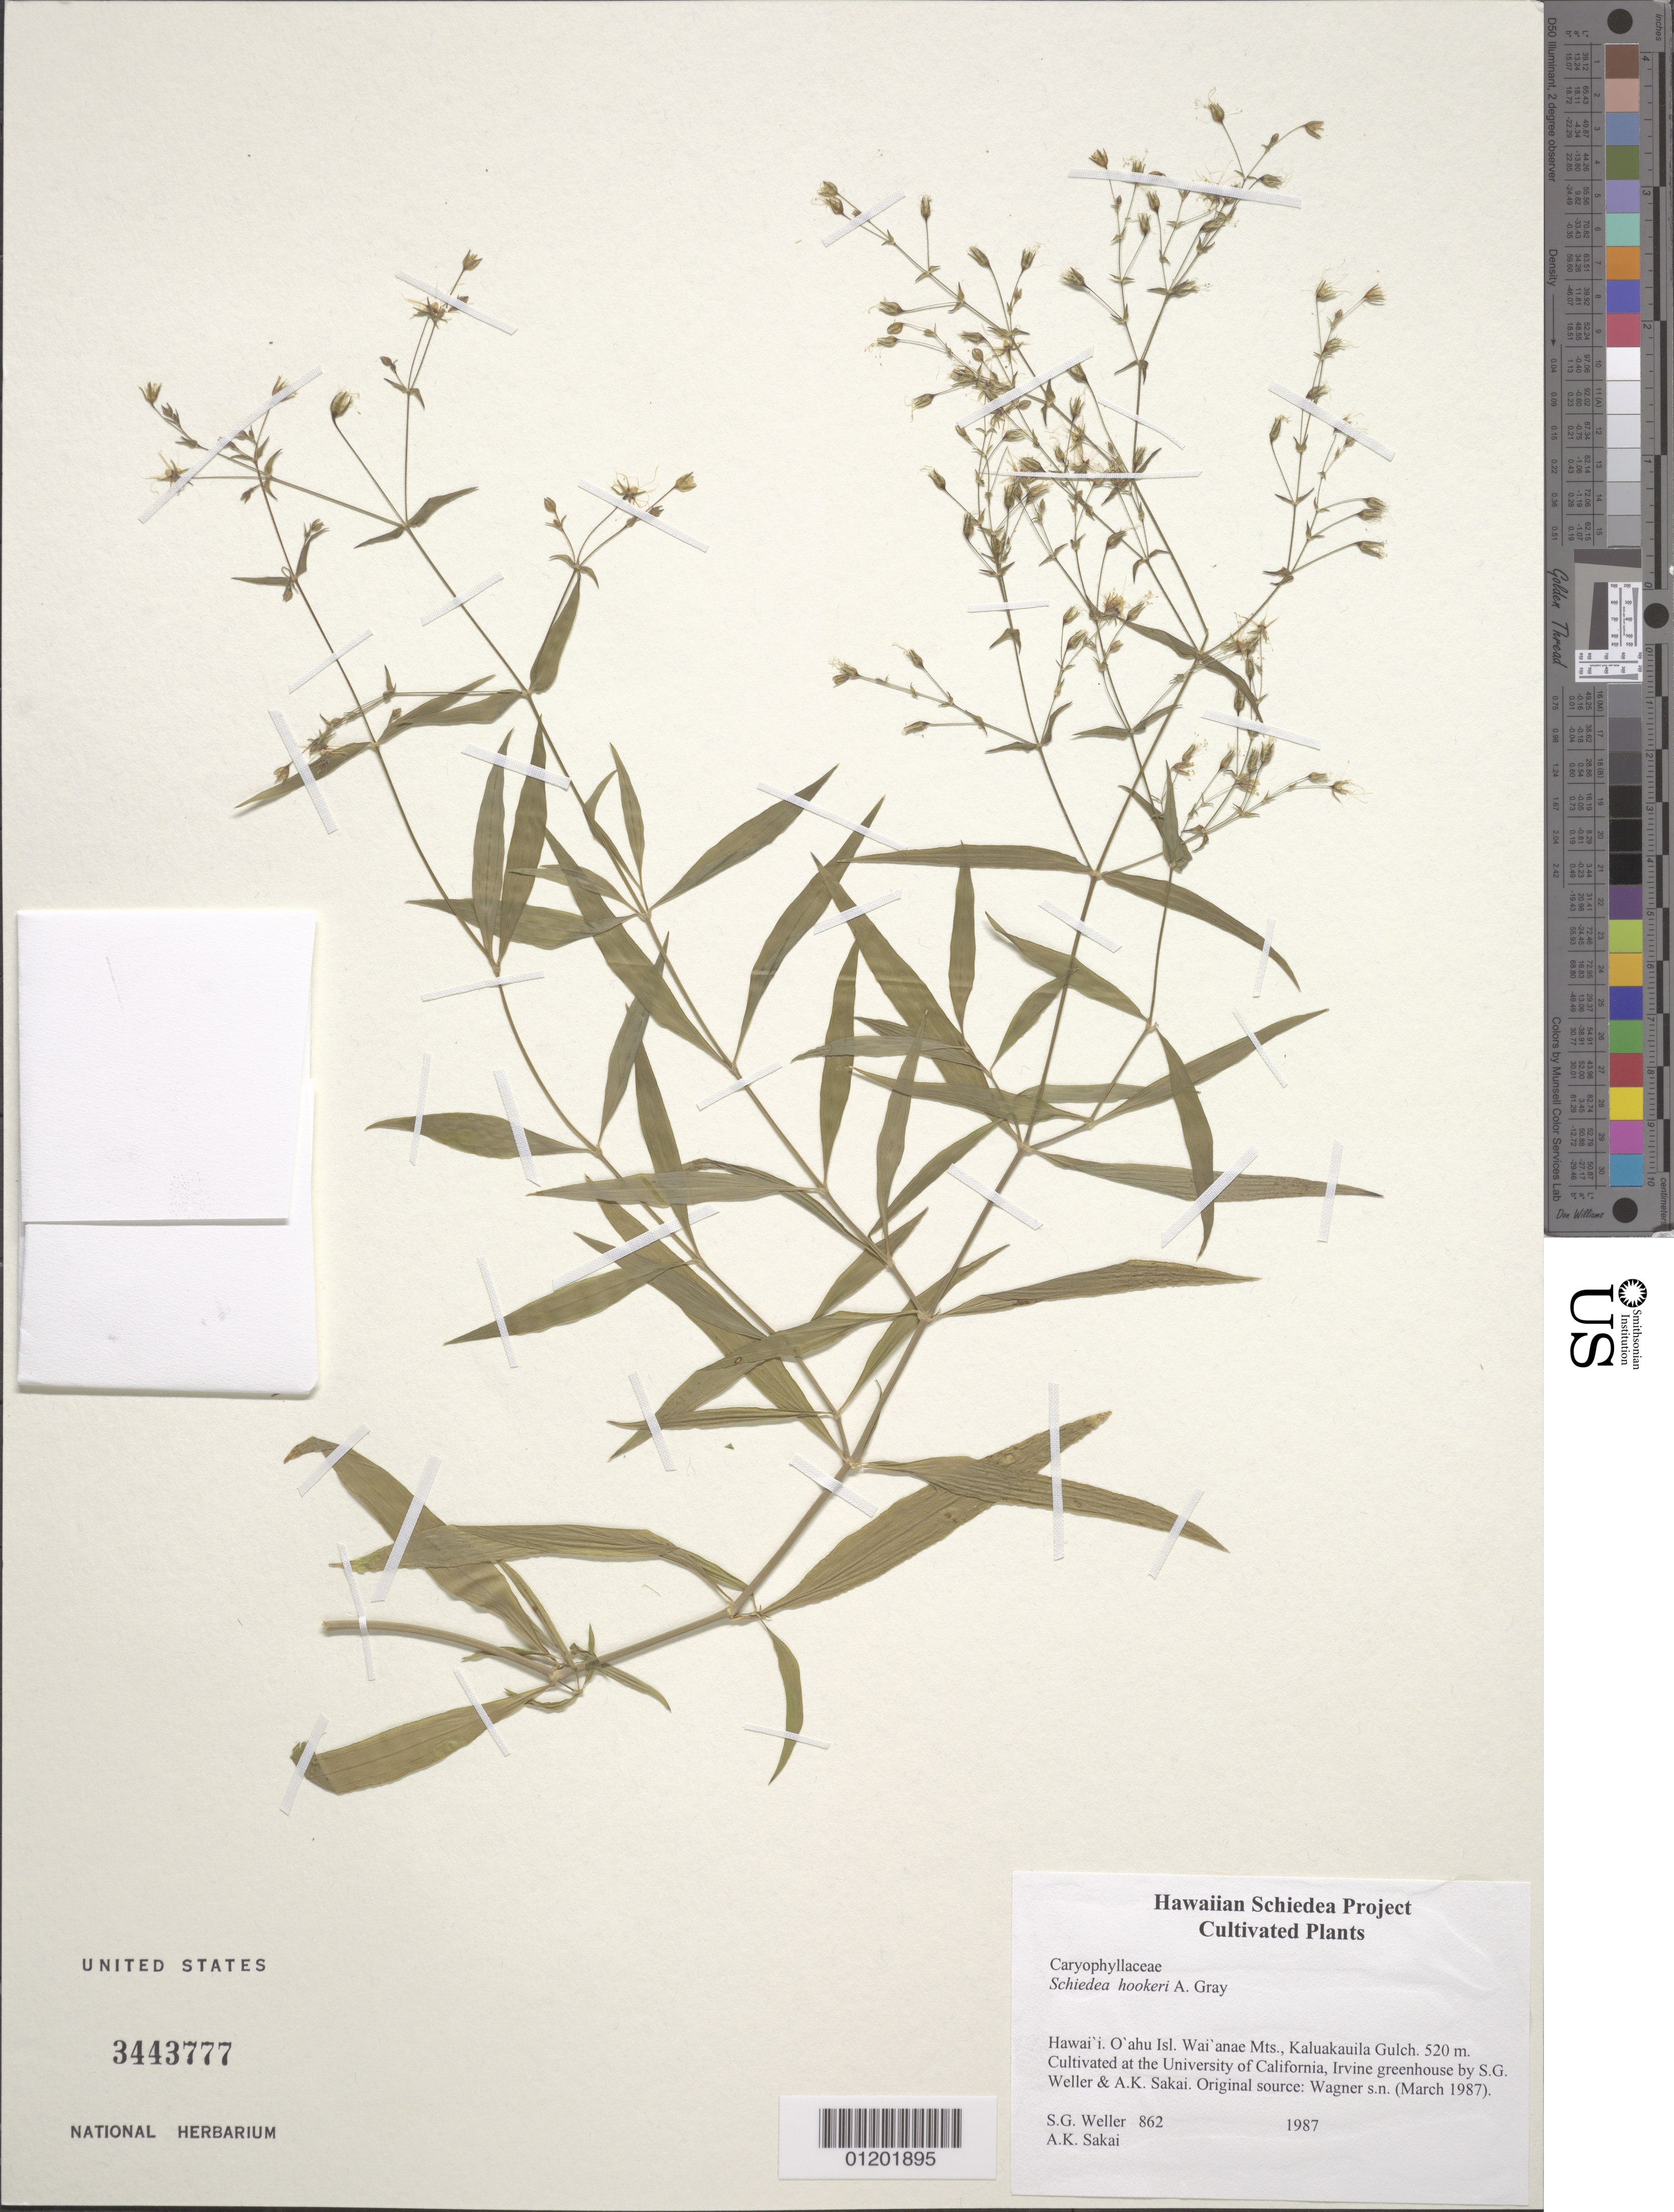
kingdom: Plantae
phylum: Tracheophyta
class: Magnoliopsida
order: Caryophyllales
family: Caryophyllaceae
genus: Schiedea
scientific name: Schiedea hookeri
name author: A. Gray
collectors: S. G. Weller & A. Sakai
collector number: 862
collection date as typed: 1987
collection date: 1987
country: United States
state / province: California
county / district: Orange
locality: University of California, Irvine greenhouse.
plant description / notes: Cultivated at the University of California, Irvine greenhouse by S.G. Weller & A.K. Sakai. Original source: from cuttings collected by W.L. Wagner in March 1987.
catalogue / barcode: US 3443777